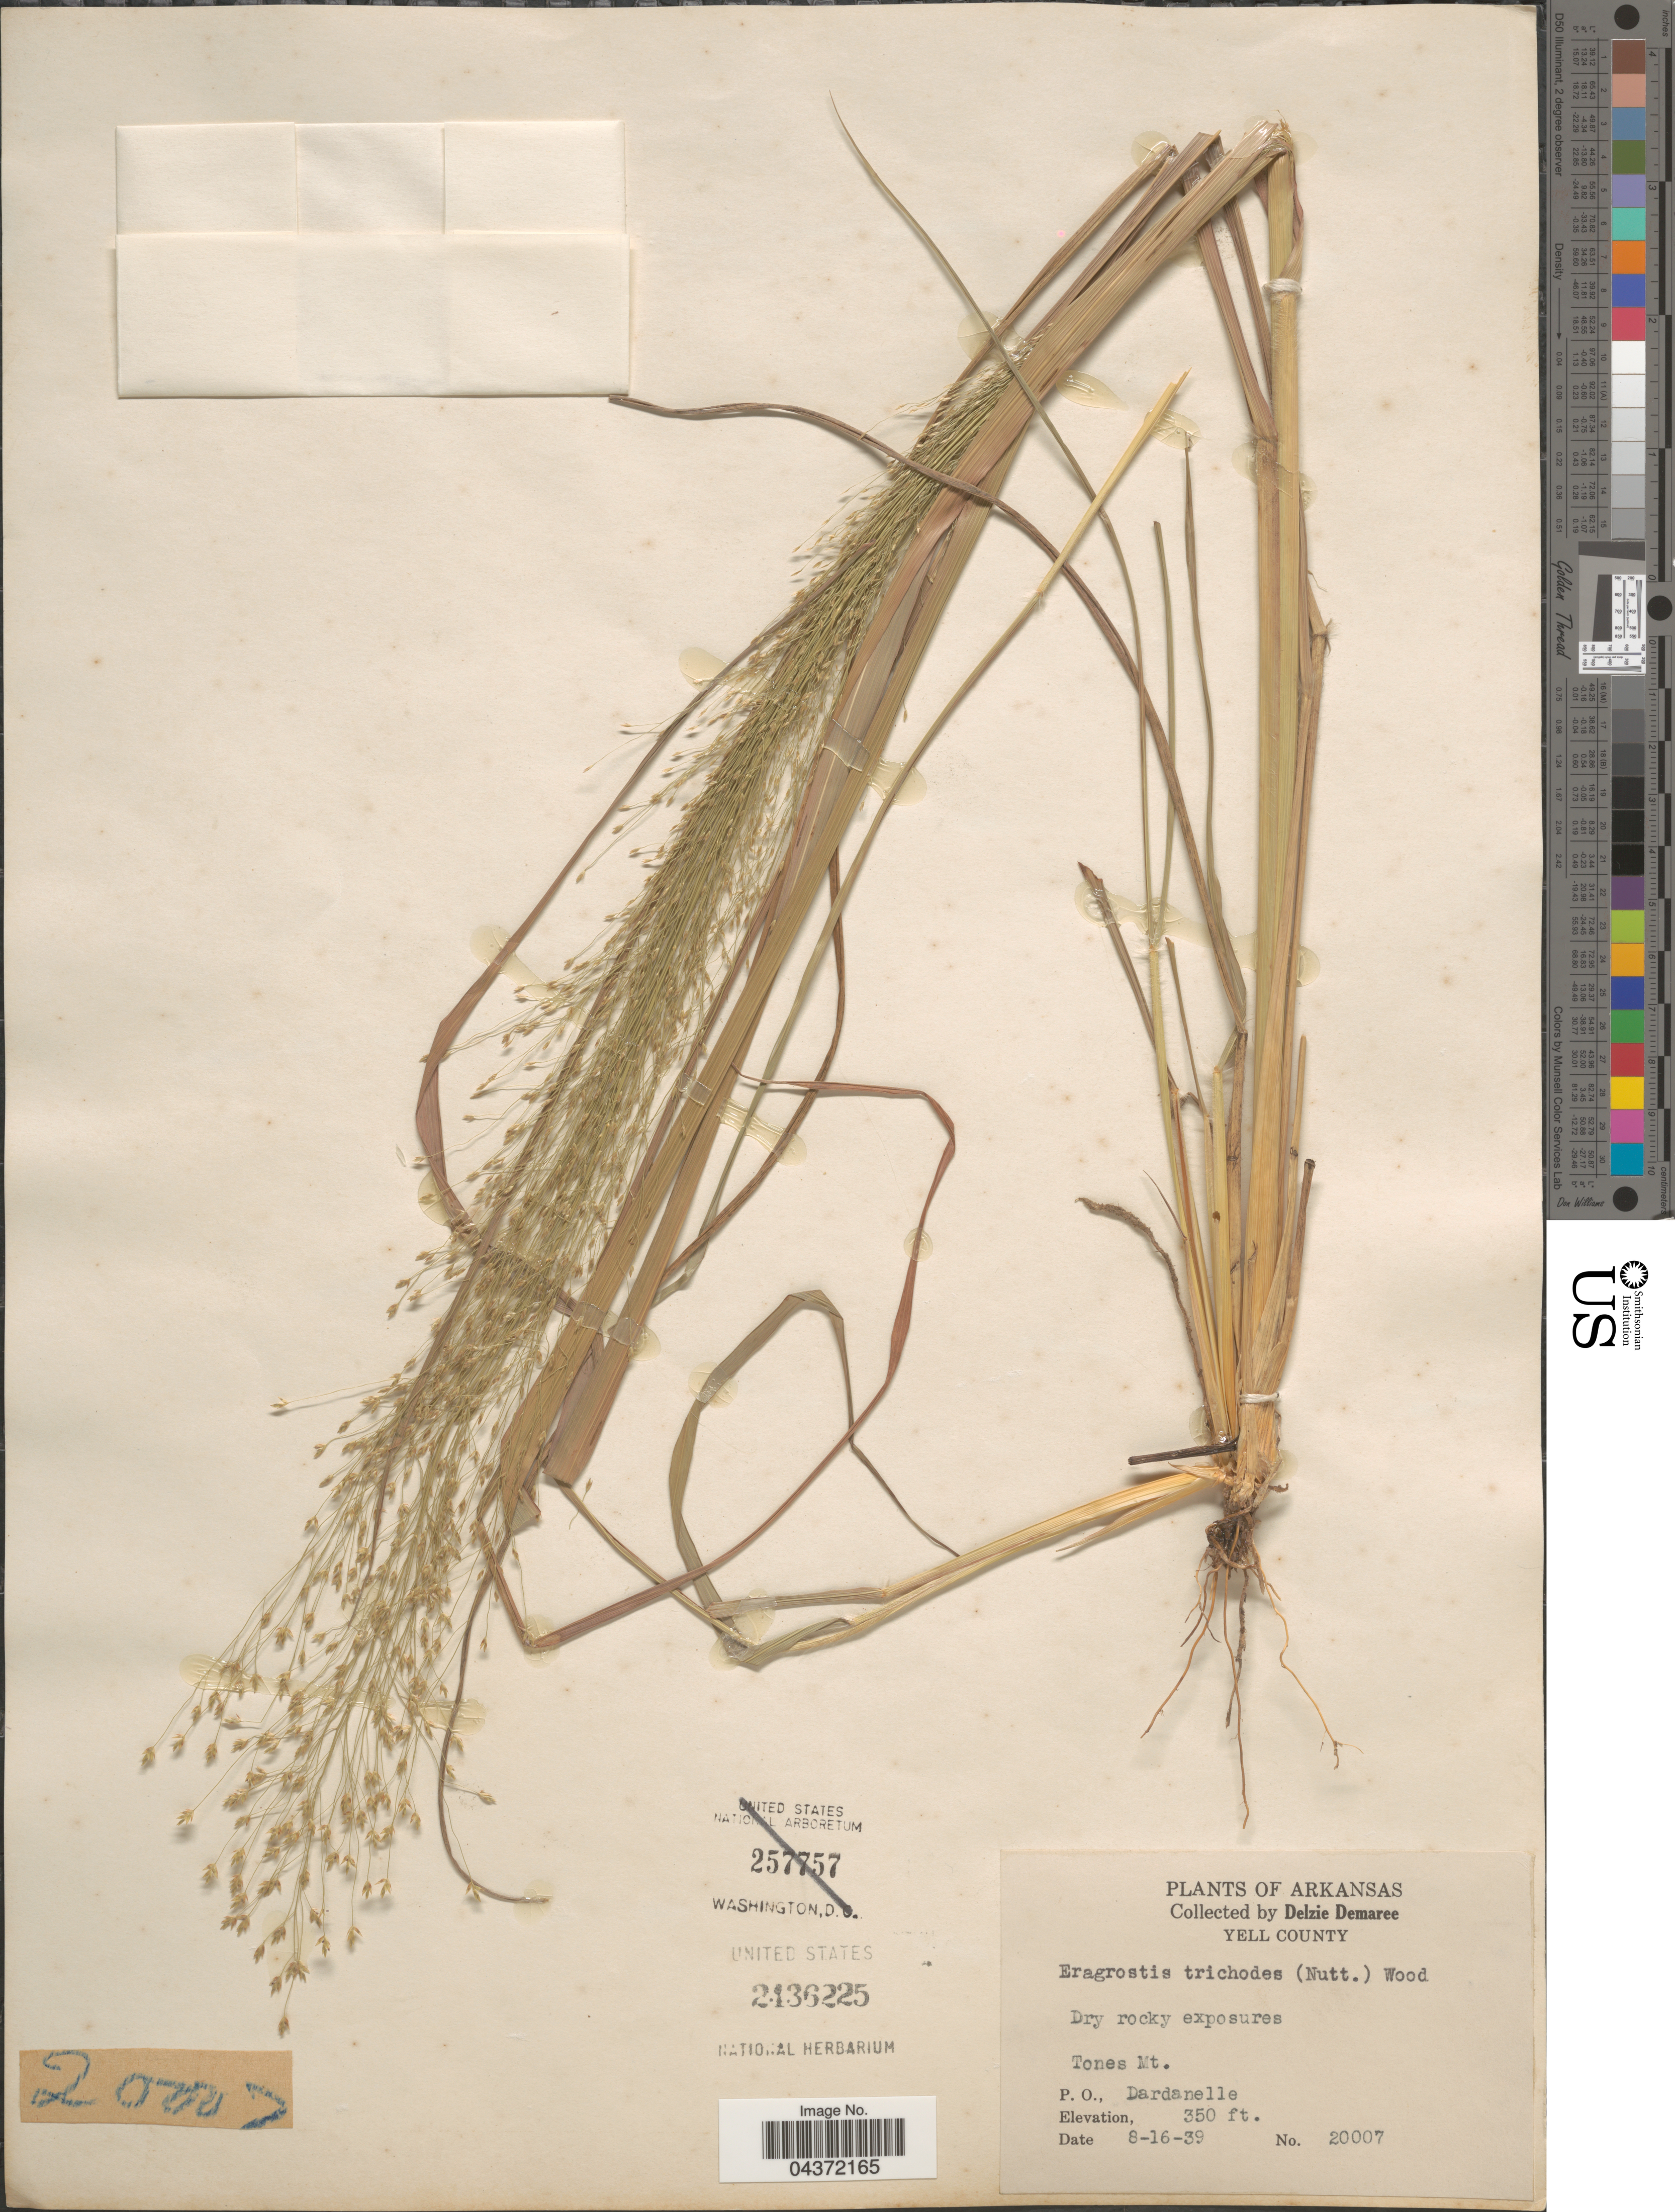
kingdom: Plantae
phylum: Tracheophyta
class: Liliopsida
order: Poales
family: Poaceae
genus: Eragrostis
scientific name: Eragrostis trichodes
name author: (Nutt.) Alph. Wood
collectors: D. Demaree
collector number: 20007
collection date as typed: Transcribed d/m/y: 16/8/39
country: United States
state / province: Arkansas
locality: Yell County. Tones Mt. P.O., Dardanelle.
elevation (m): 107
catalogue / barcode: US 2436225